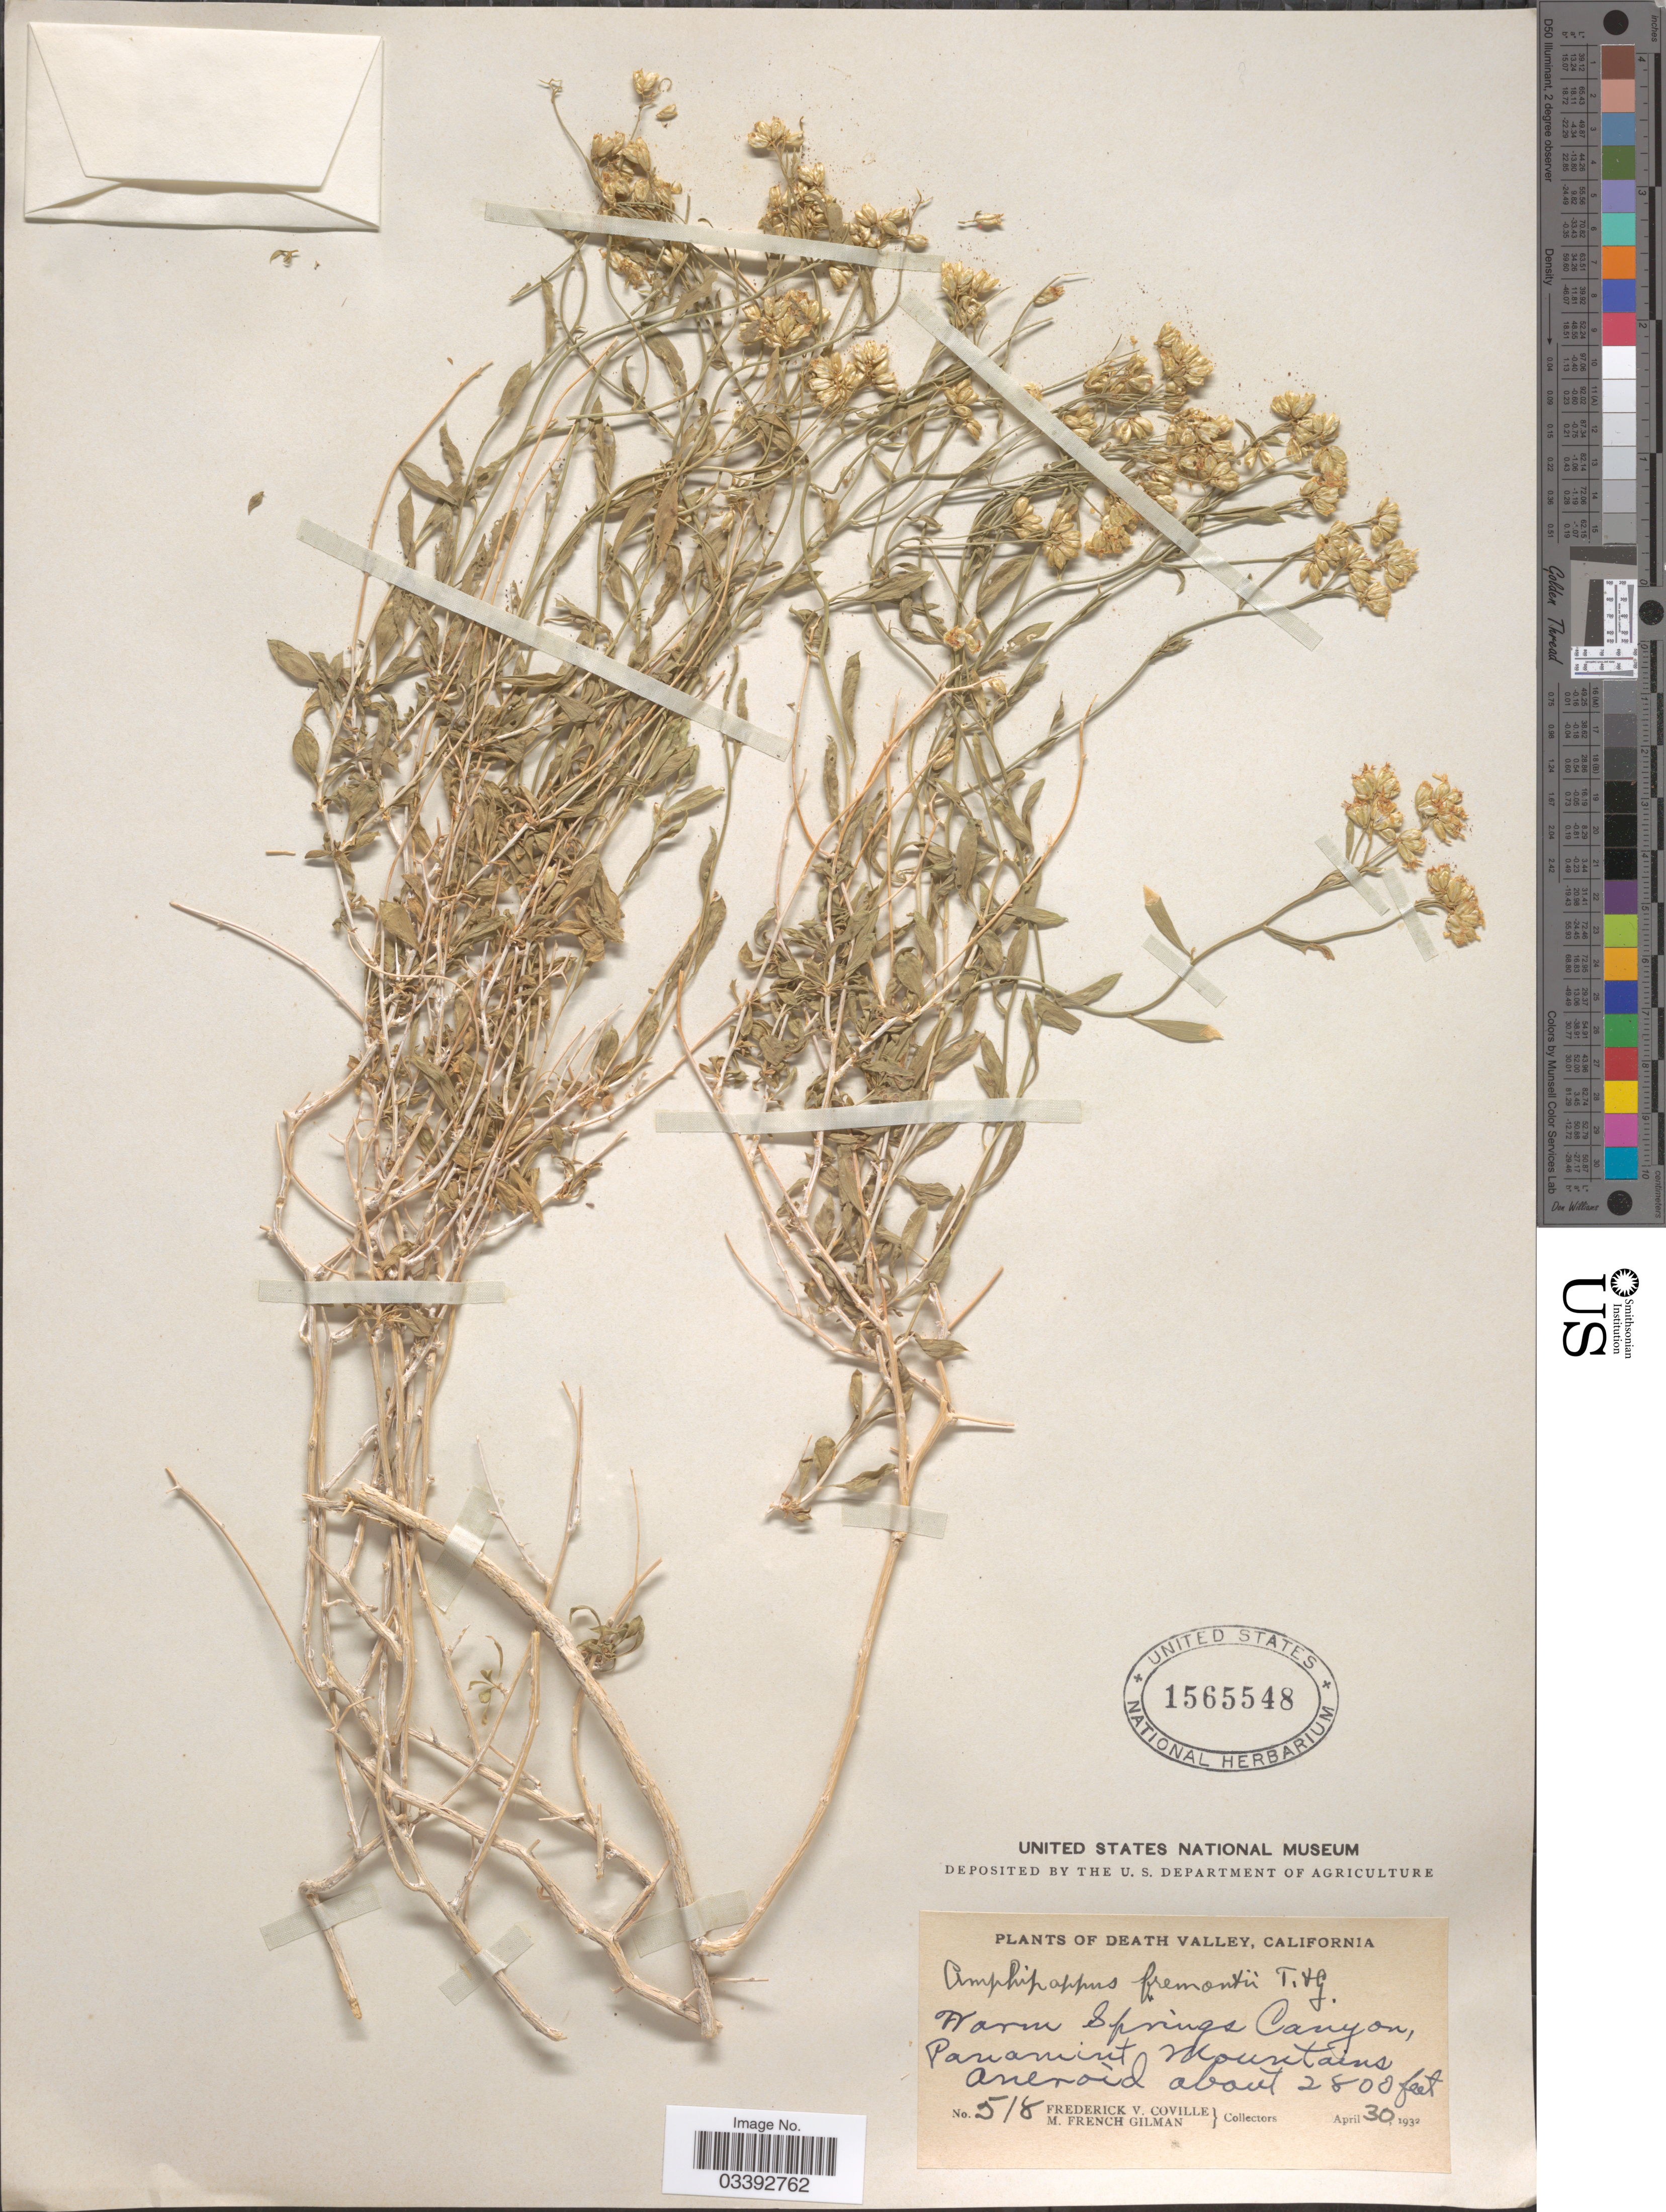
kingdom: Plantae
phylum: Tracheophyta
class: Magnoliopsida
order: Asterales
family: Asteraceae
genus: Amphipappus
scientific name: Amphipappus fremontii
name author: Torr. & A. Gray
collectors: F. V. Coville & M. F. Gilman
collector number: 518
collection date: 1932-04-30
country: United States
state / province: California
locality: Death Valley. Warm Springs Canyon, Panamint Mountains. Aneroid.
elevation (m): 853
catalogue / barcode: US 1565548